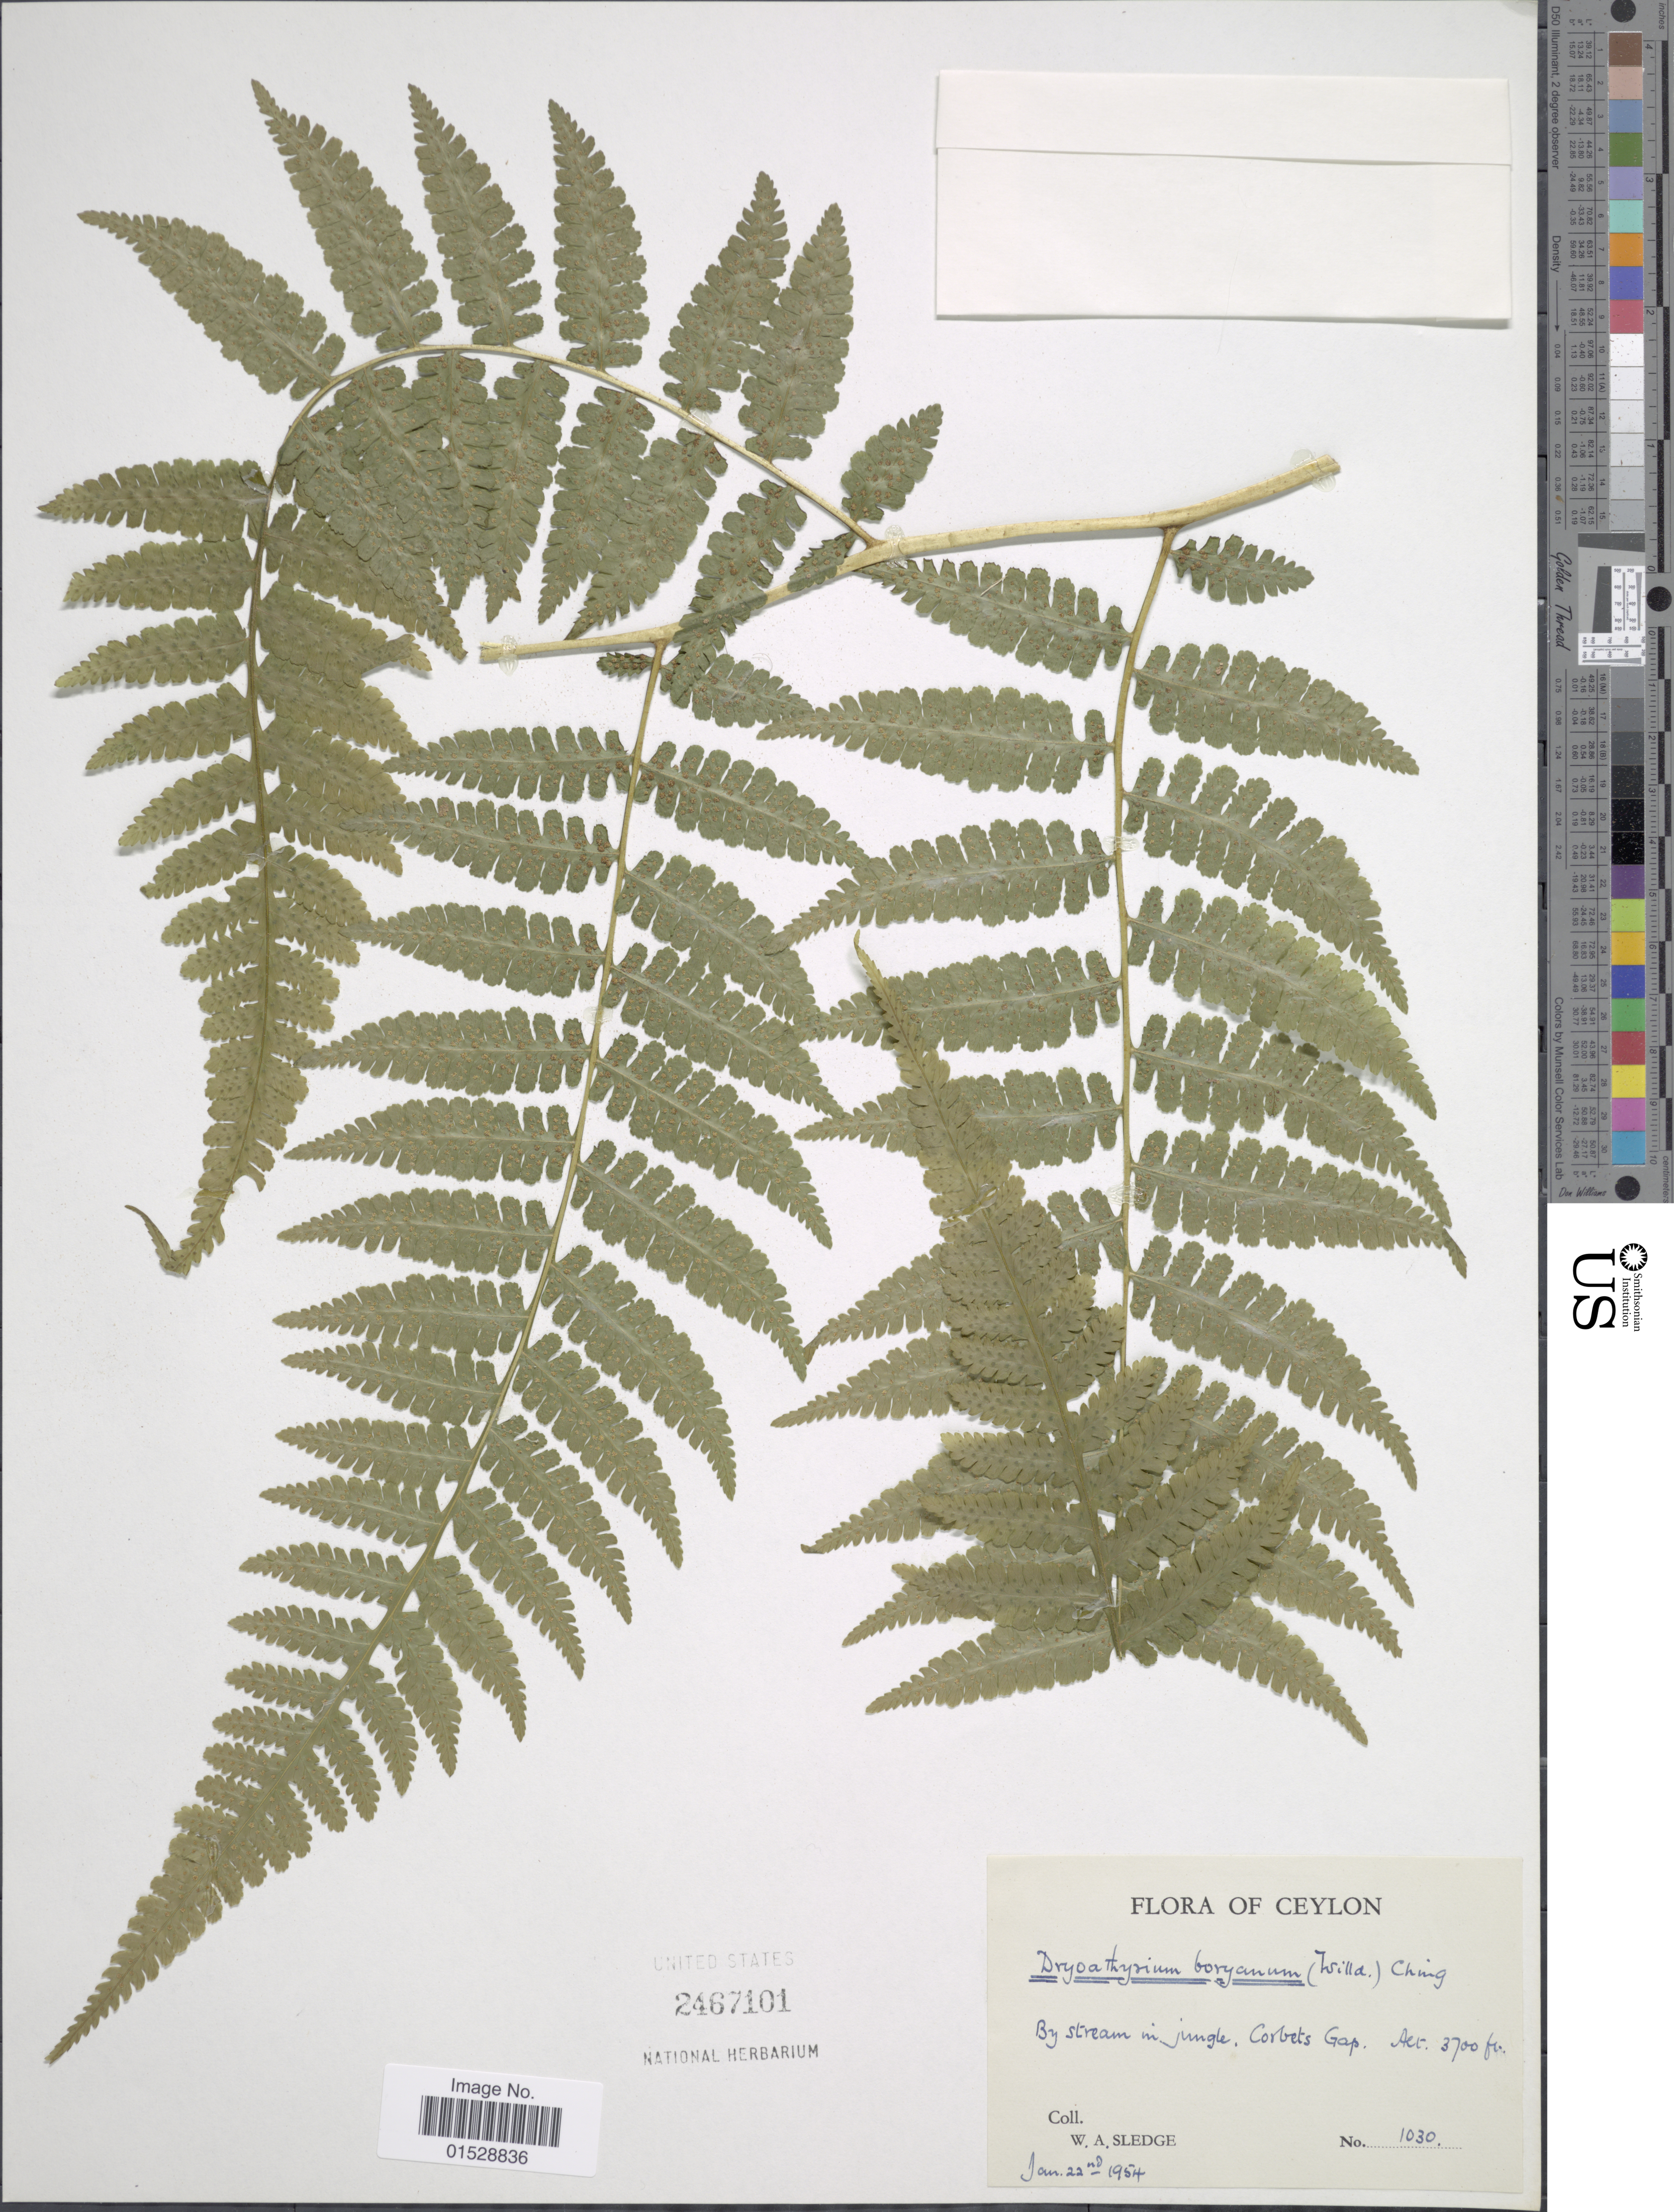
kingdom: Plantae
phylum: Tracheophyta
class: Polypodiopsida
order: Polypodiales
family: Athyriaceae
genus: Deparia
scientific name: Deparia boryana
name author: (Willd.) M. Kato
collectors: W. A. Sledge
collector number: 1030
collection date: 1954-01-22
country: Sri Lanka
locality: Ceylon, by stream in jungle, Corbets Gap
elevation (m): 1128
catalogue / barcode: US 2467101